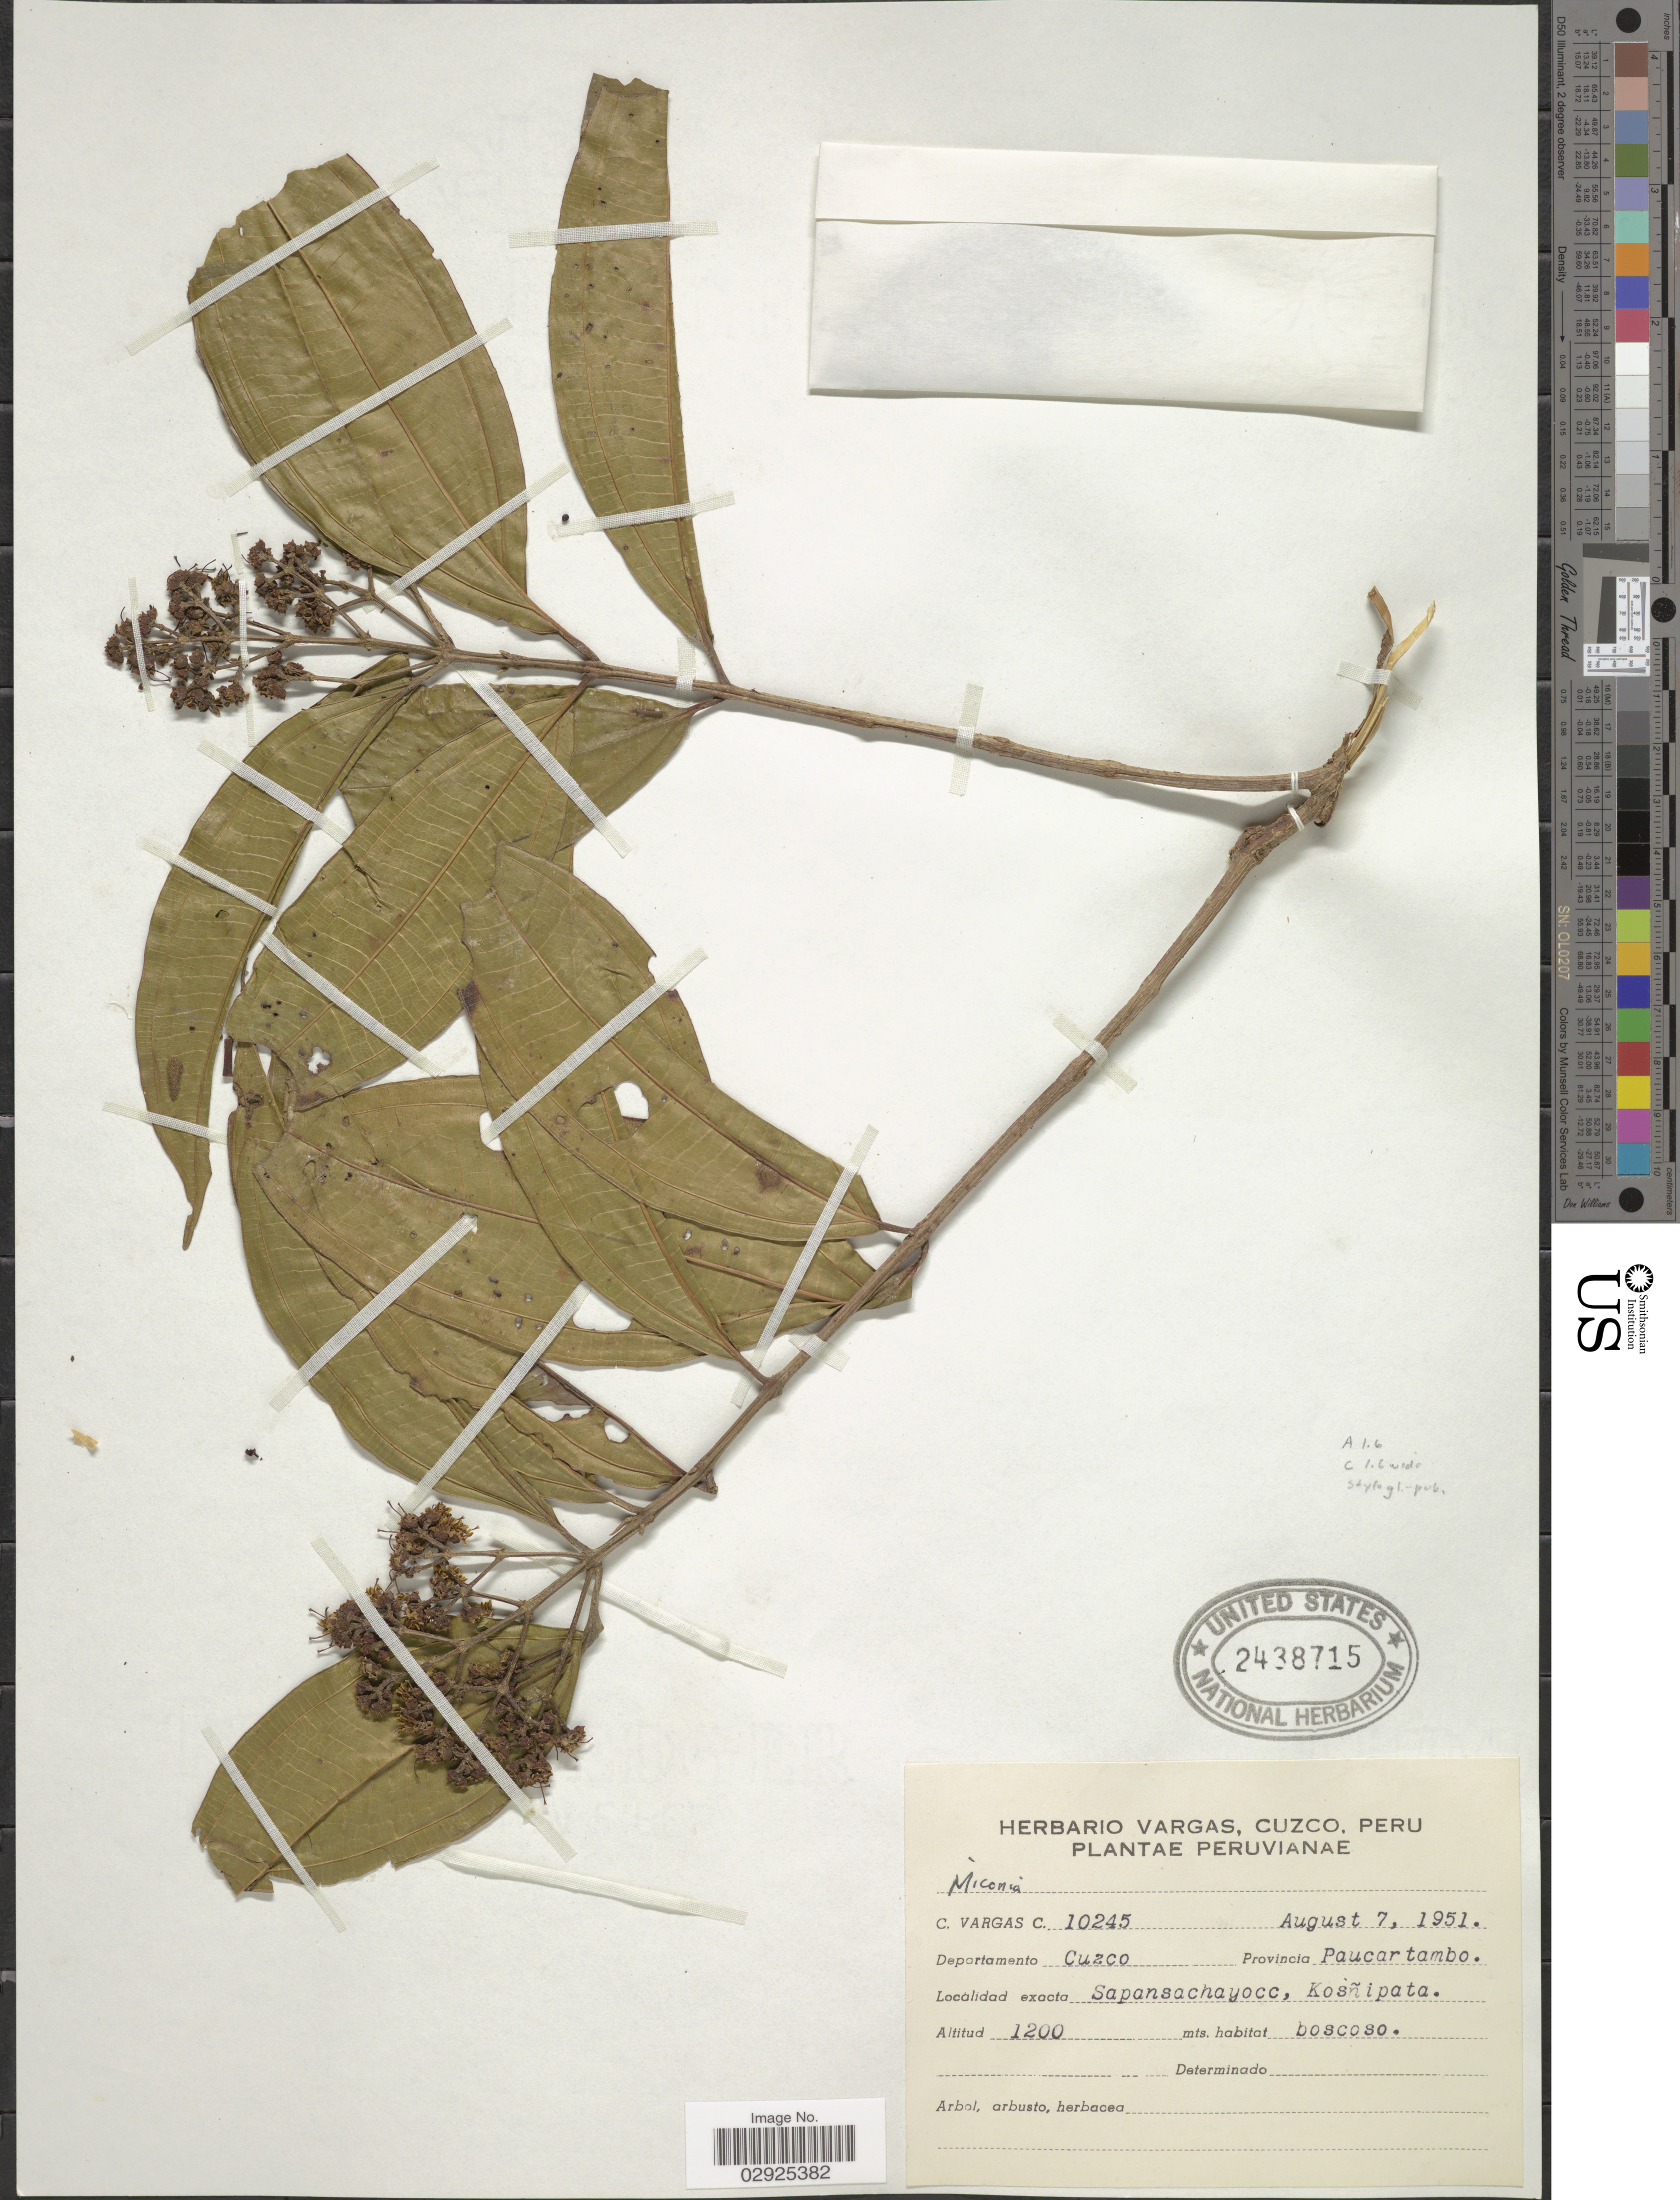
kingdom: Plantae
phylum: Tracheophyta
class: Magnoliopsida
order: Myrtales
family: Melastomataceae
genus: Miconia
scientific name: Miconia sp.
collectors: C. Vargas Calderón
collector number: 10245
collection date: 1951-08-07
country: Peru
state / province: Cusco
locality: Departamento Cuzco, Provincia Paucartambo, Sapansachayocc, Kosñipata.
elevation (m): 1200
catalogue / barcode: US 2438715